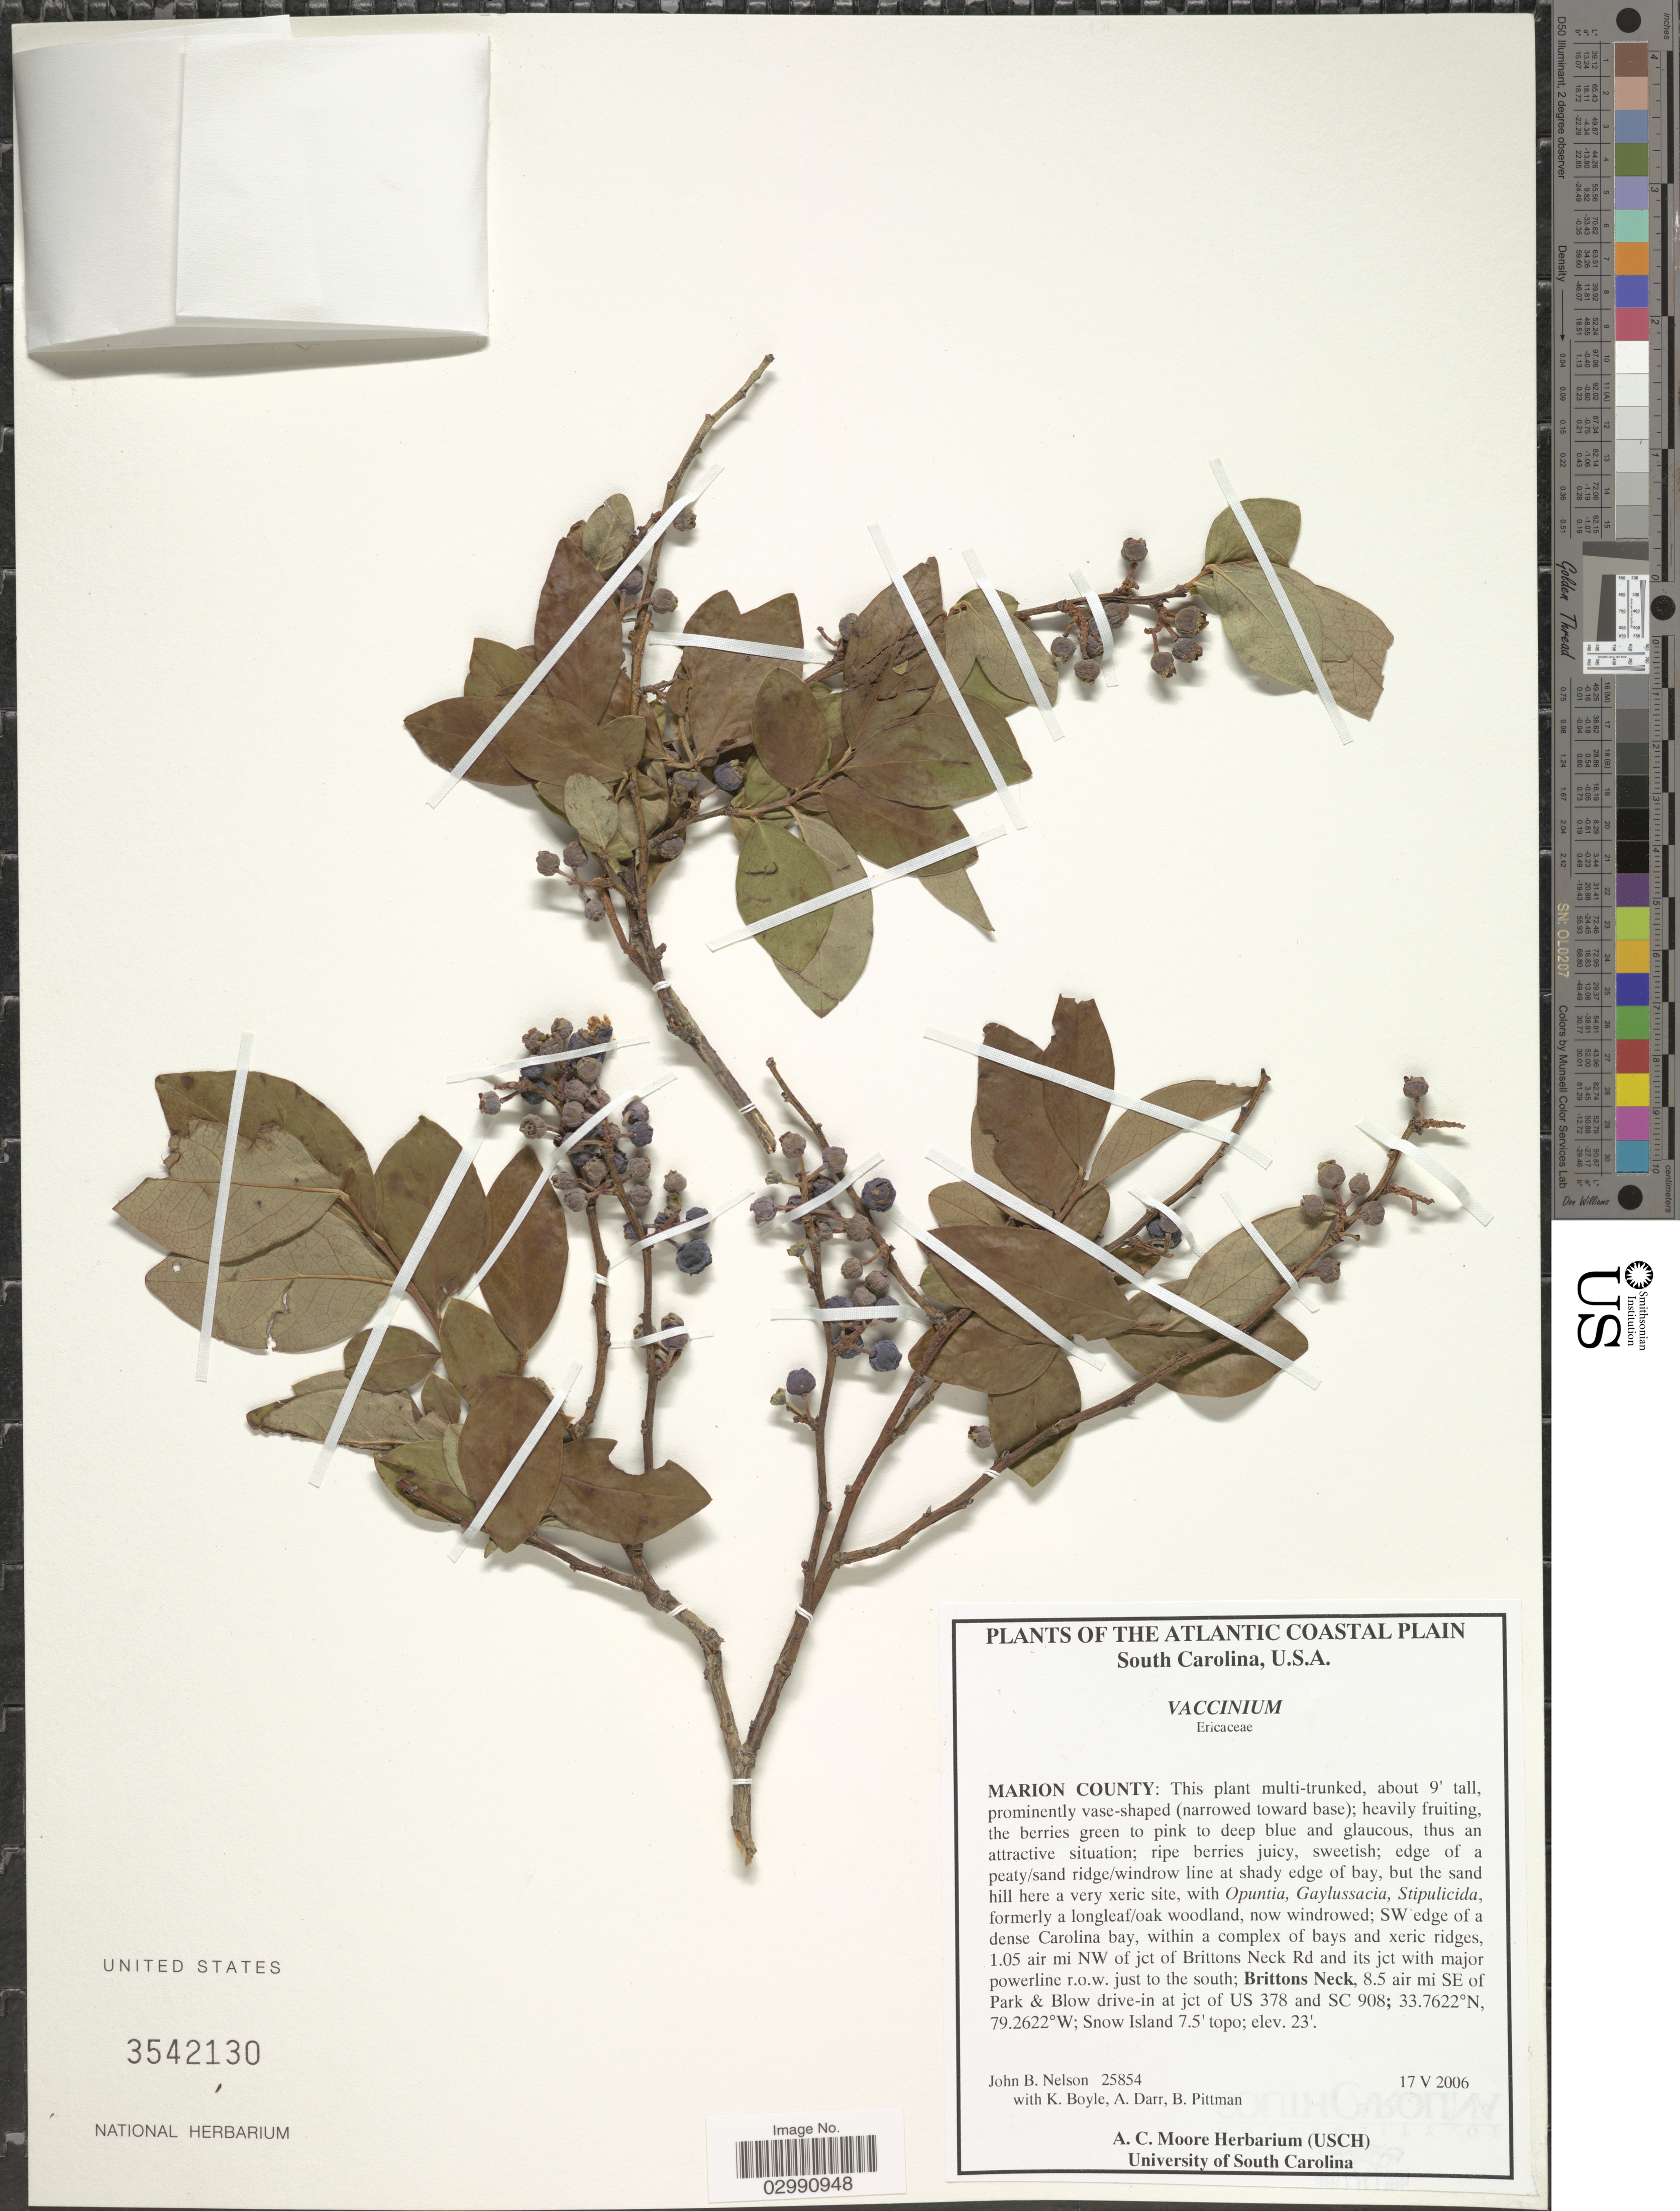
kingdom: Plantae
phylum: Tracheophyta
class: Magnoliopsida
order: Ericales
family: Ericaceae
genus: Vaccinium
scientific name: Vaccinium sp.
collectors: J. B. Nelson, K. Boyle, A. Darr & B. Pittman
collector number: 25854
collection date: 2006-05-17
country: United States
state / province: South Carolina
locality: Atlantic Coastal Plain. Marion County. SW edge of a dense Carolina bay, within a complex of bays and xeric ridges, 1.05 air mi NW of jct of Brittons Neck Rd and its jct with major powerline r.o.w. just to the south; Brittons Neck, 8.5 air mi SE of Park & Blow drive-in at jct of US 378 and SC 908; Snow Island 7.5' topo.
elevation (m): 7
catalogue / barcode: US 3542130